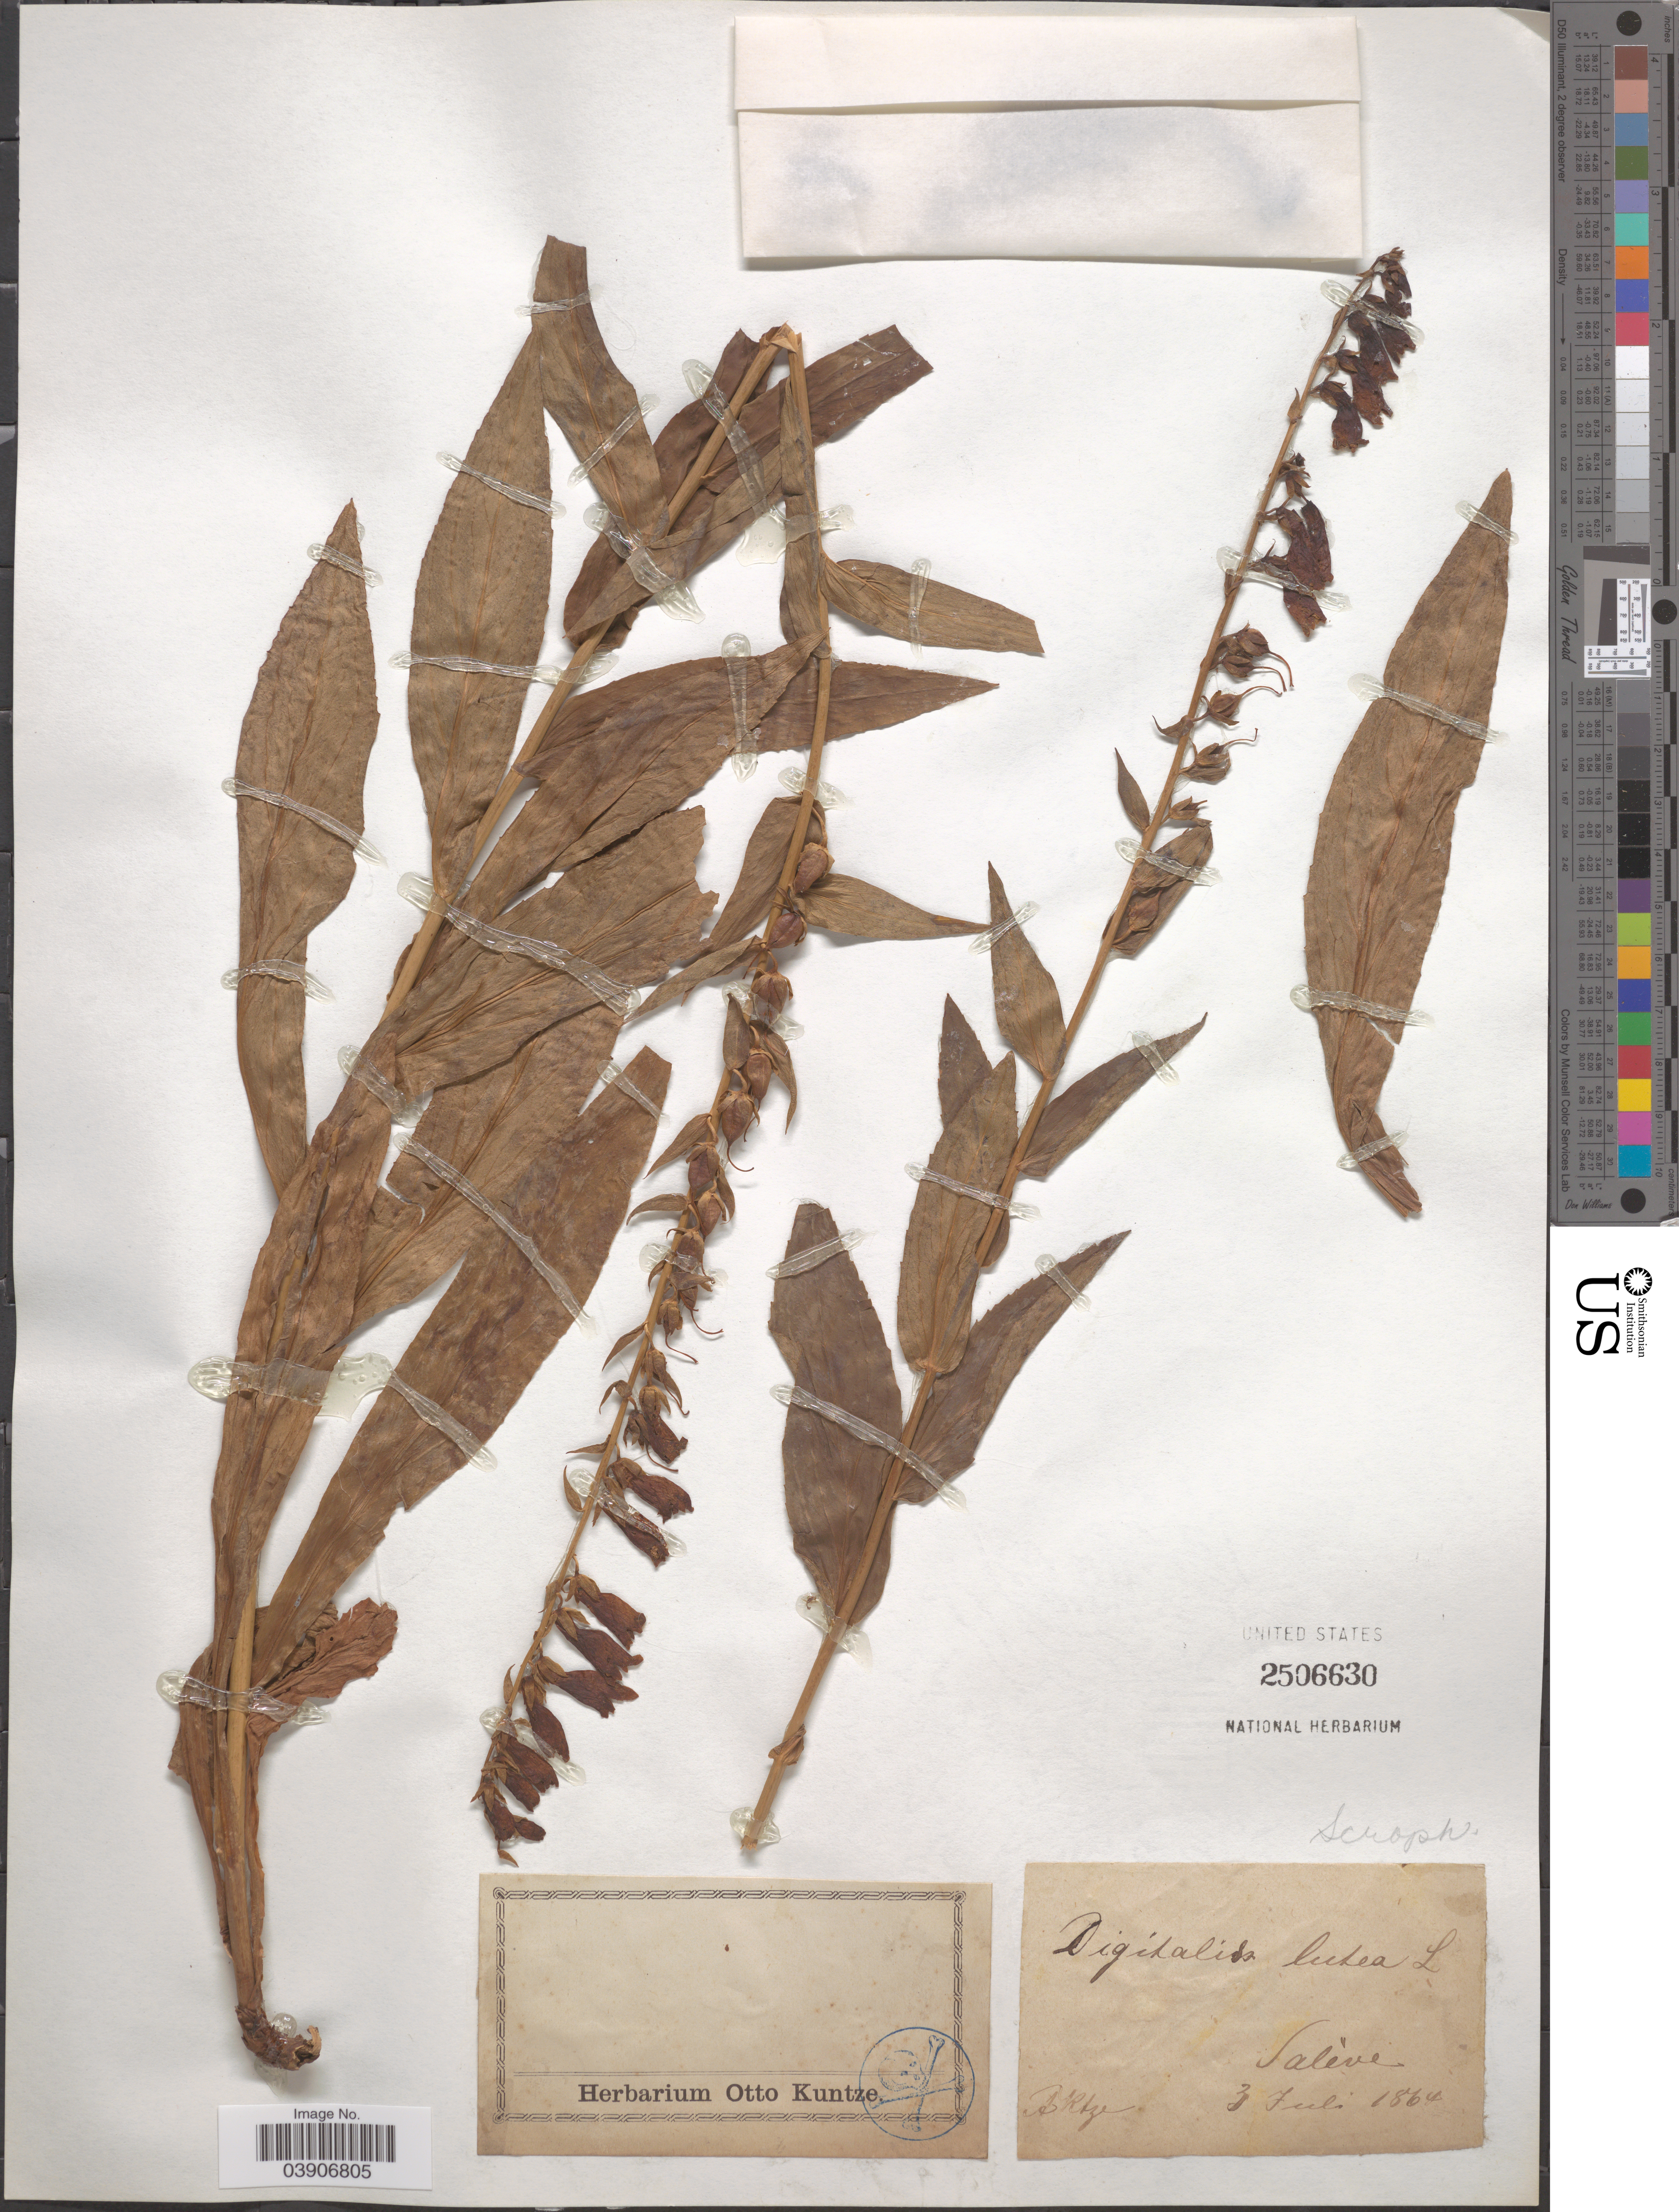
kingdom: Plantae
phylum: Tracheophyta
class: Magnoliopsida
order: Lamiales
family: Plantaginaceae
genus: Digitalis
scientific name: Digitalis lutea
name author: L.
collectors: C.E.O. Kuntze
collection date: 1864-07-03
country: France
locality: Salève.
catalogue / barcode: US 2506630